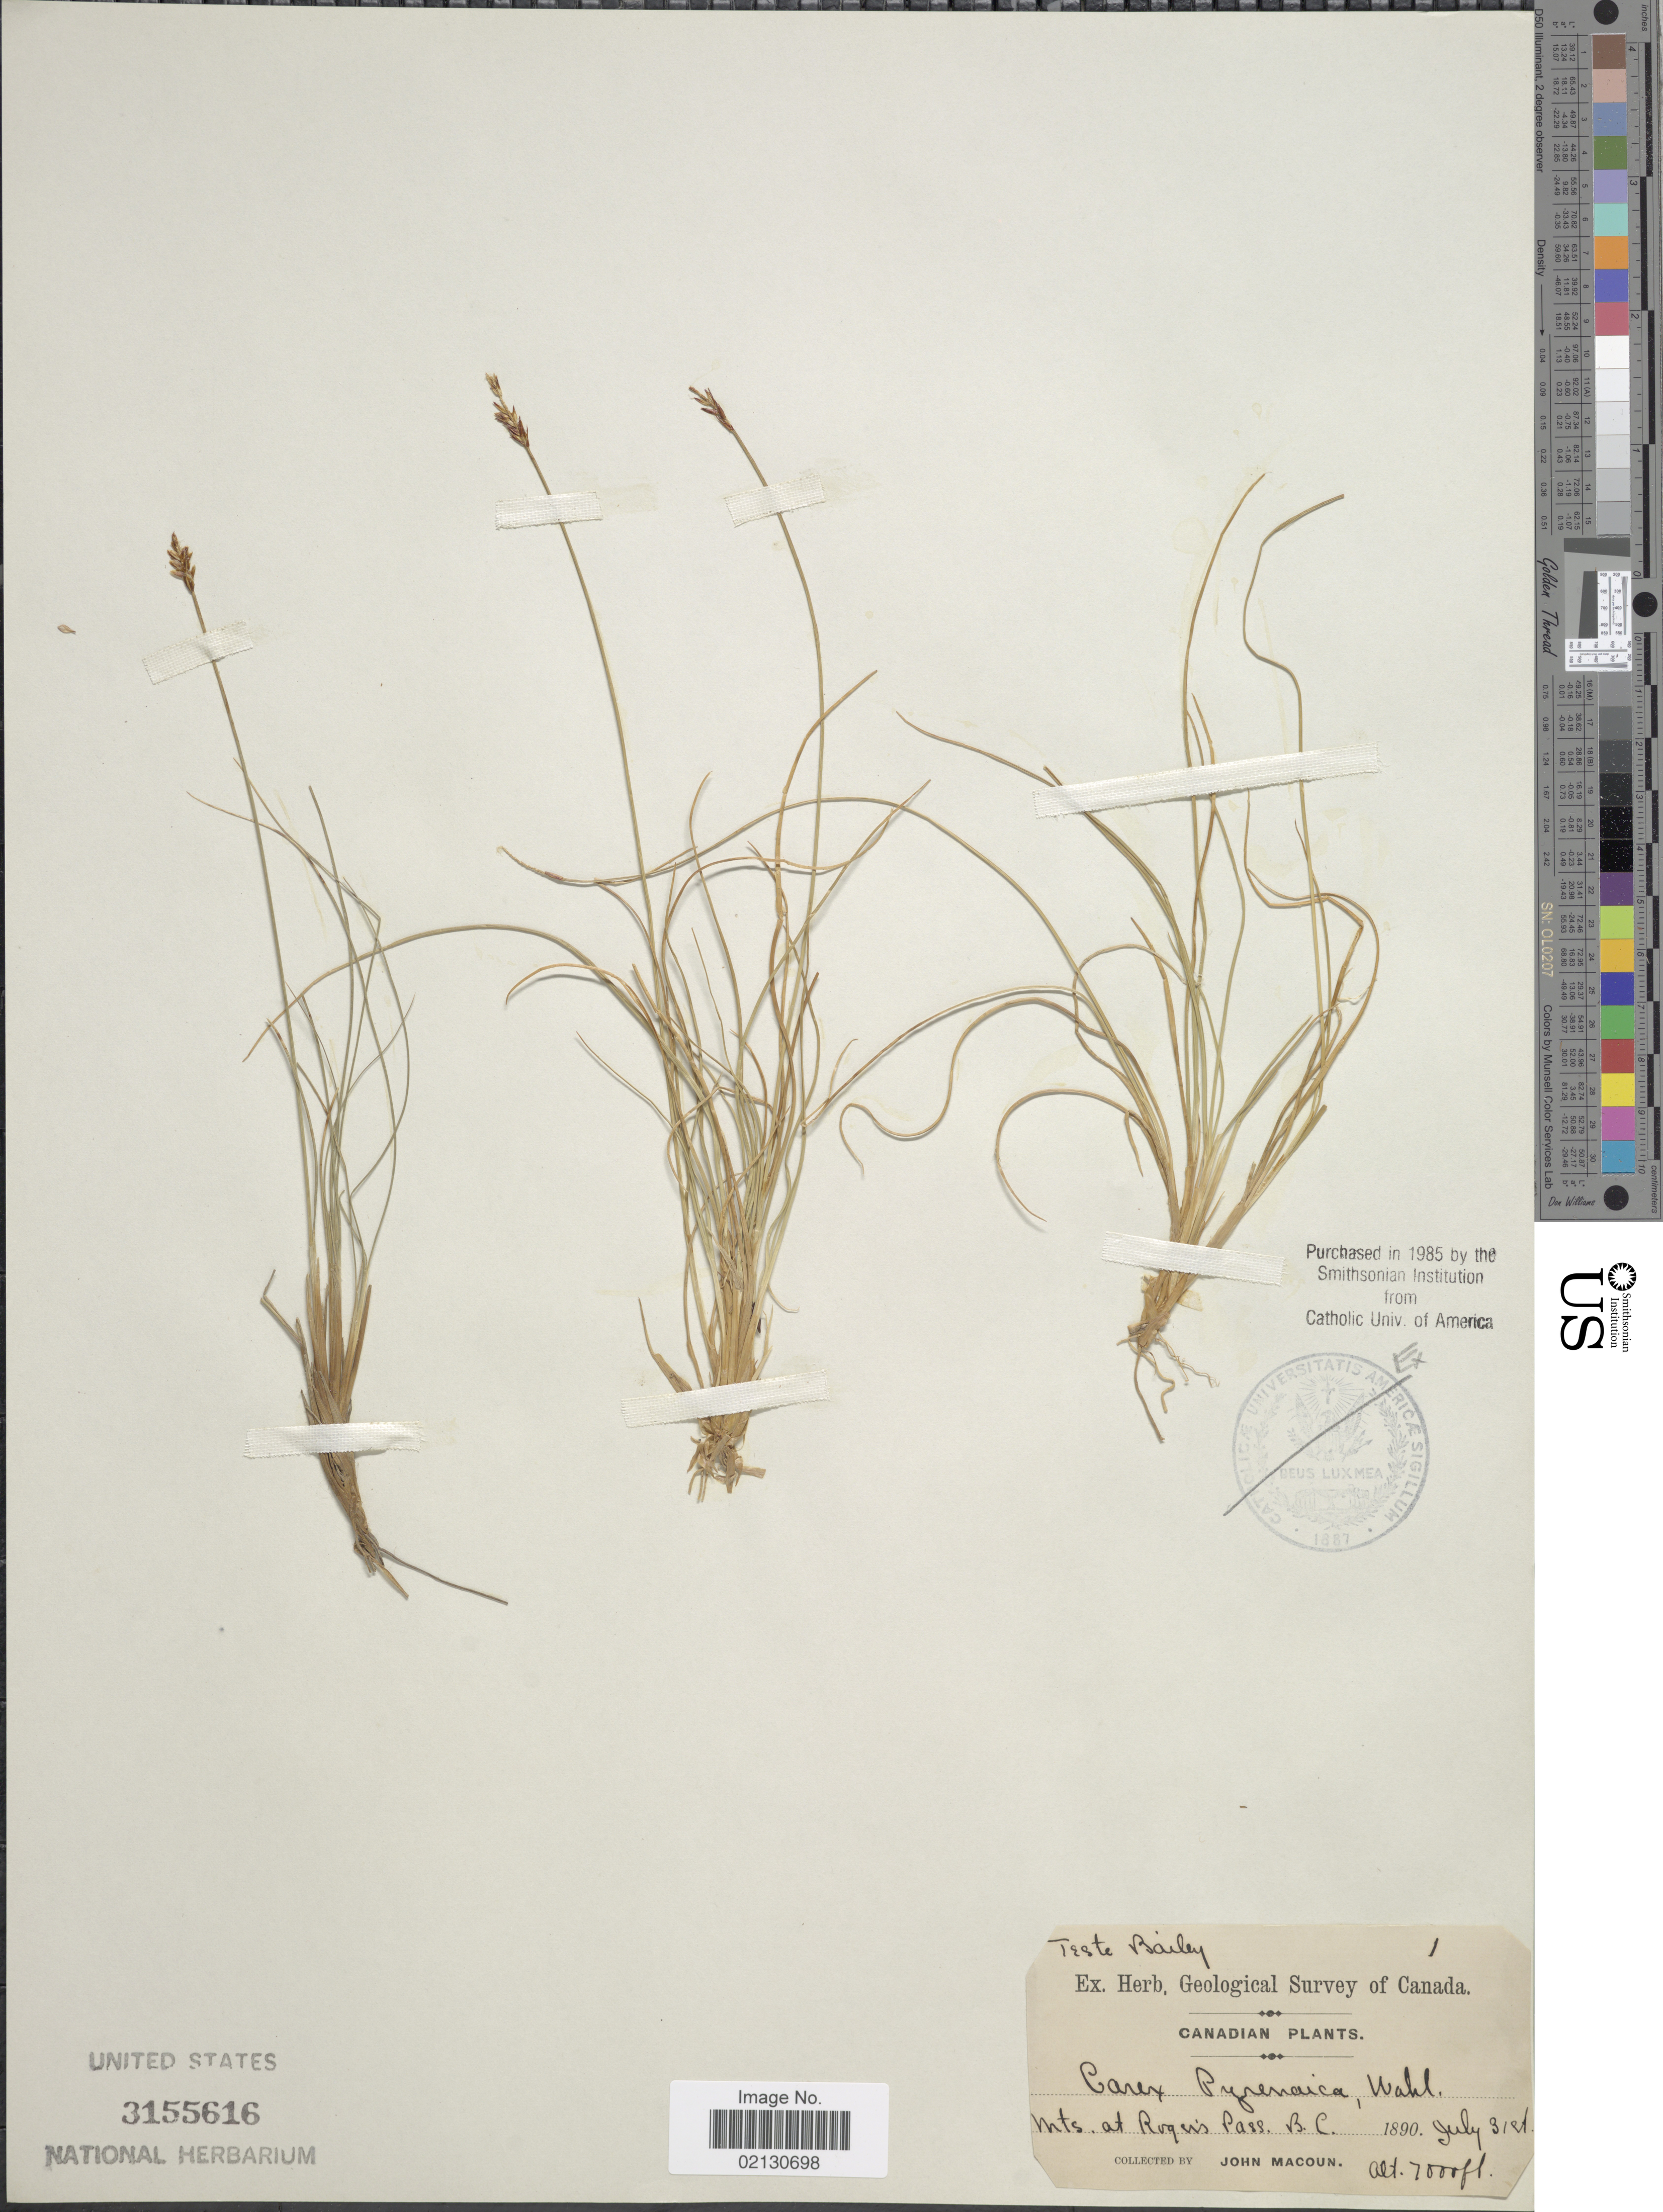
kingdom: Plantae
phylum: Tracheophyta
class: Liliopsida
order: Poales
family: Cyperaceae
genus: Carex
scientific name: Carex micropoda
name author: C.A. Mey.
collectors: J. Macoun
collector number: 1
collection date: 1890-07-31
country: Canada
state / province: British Columbia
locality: Mts. at Roger's Pass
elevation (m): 2134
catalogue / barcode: US 3155616